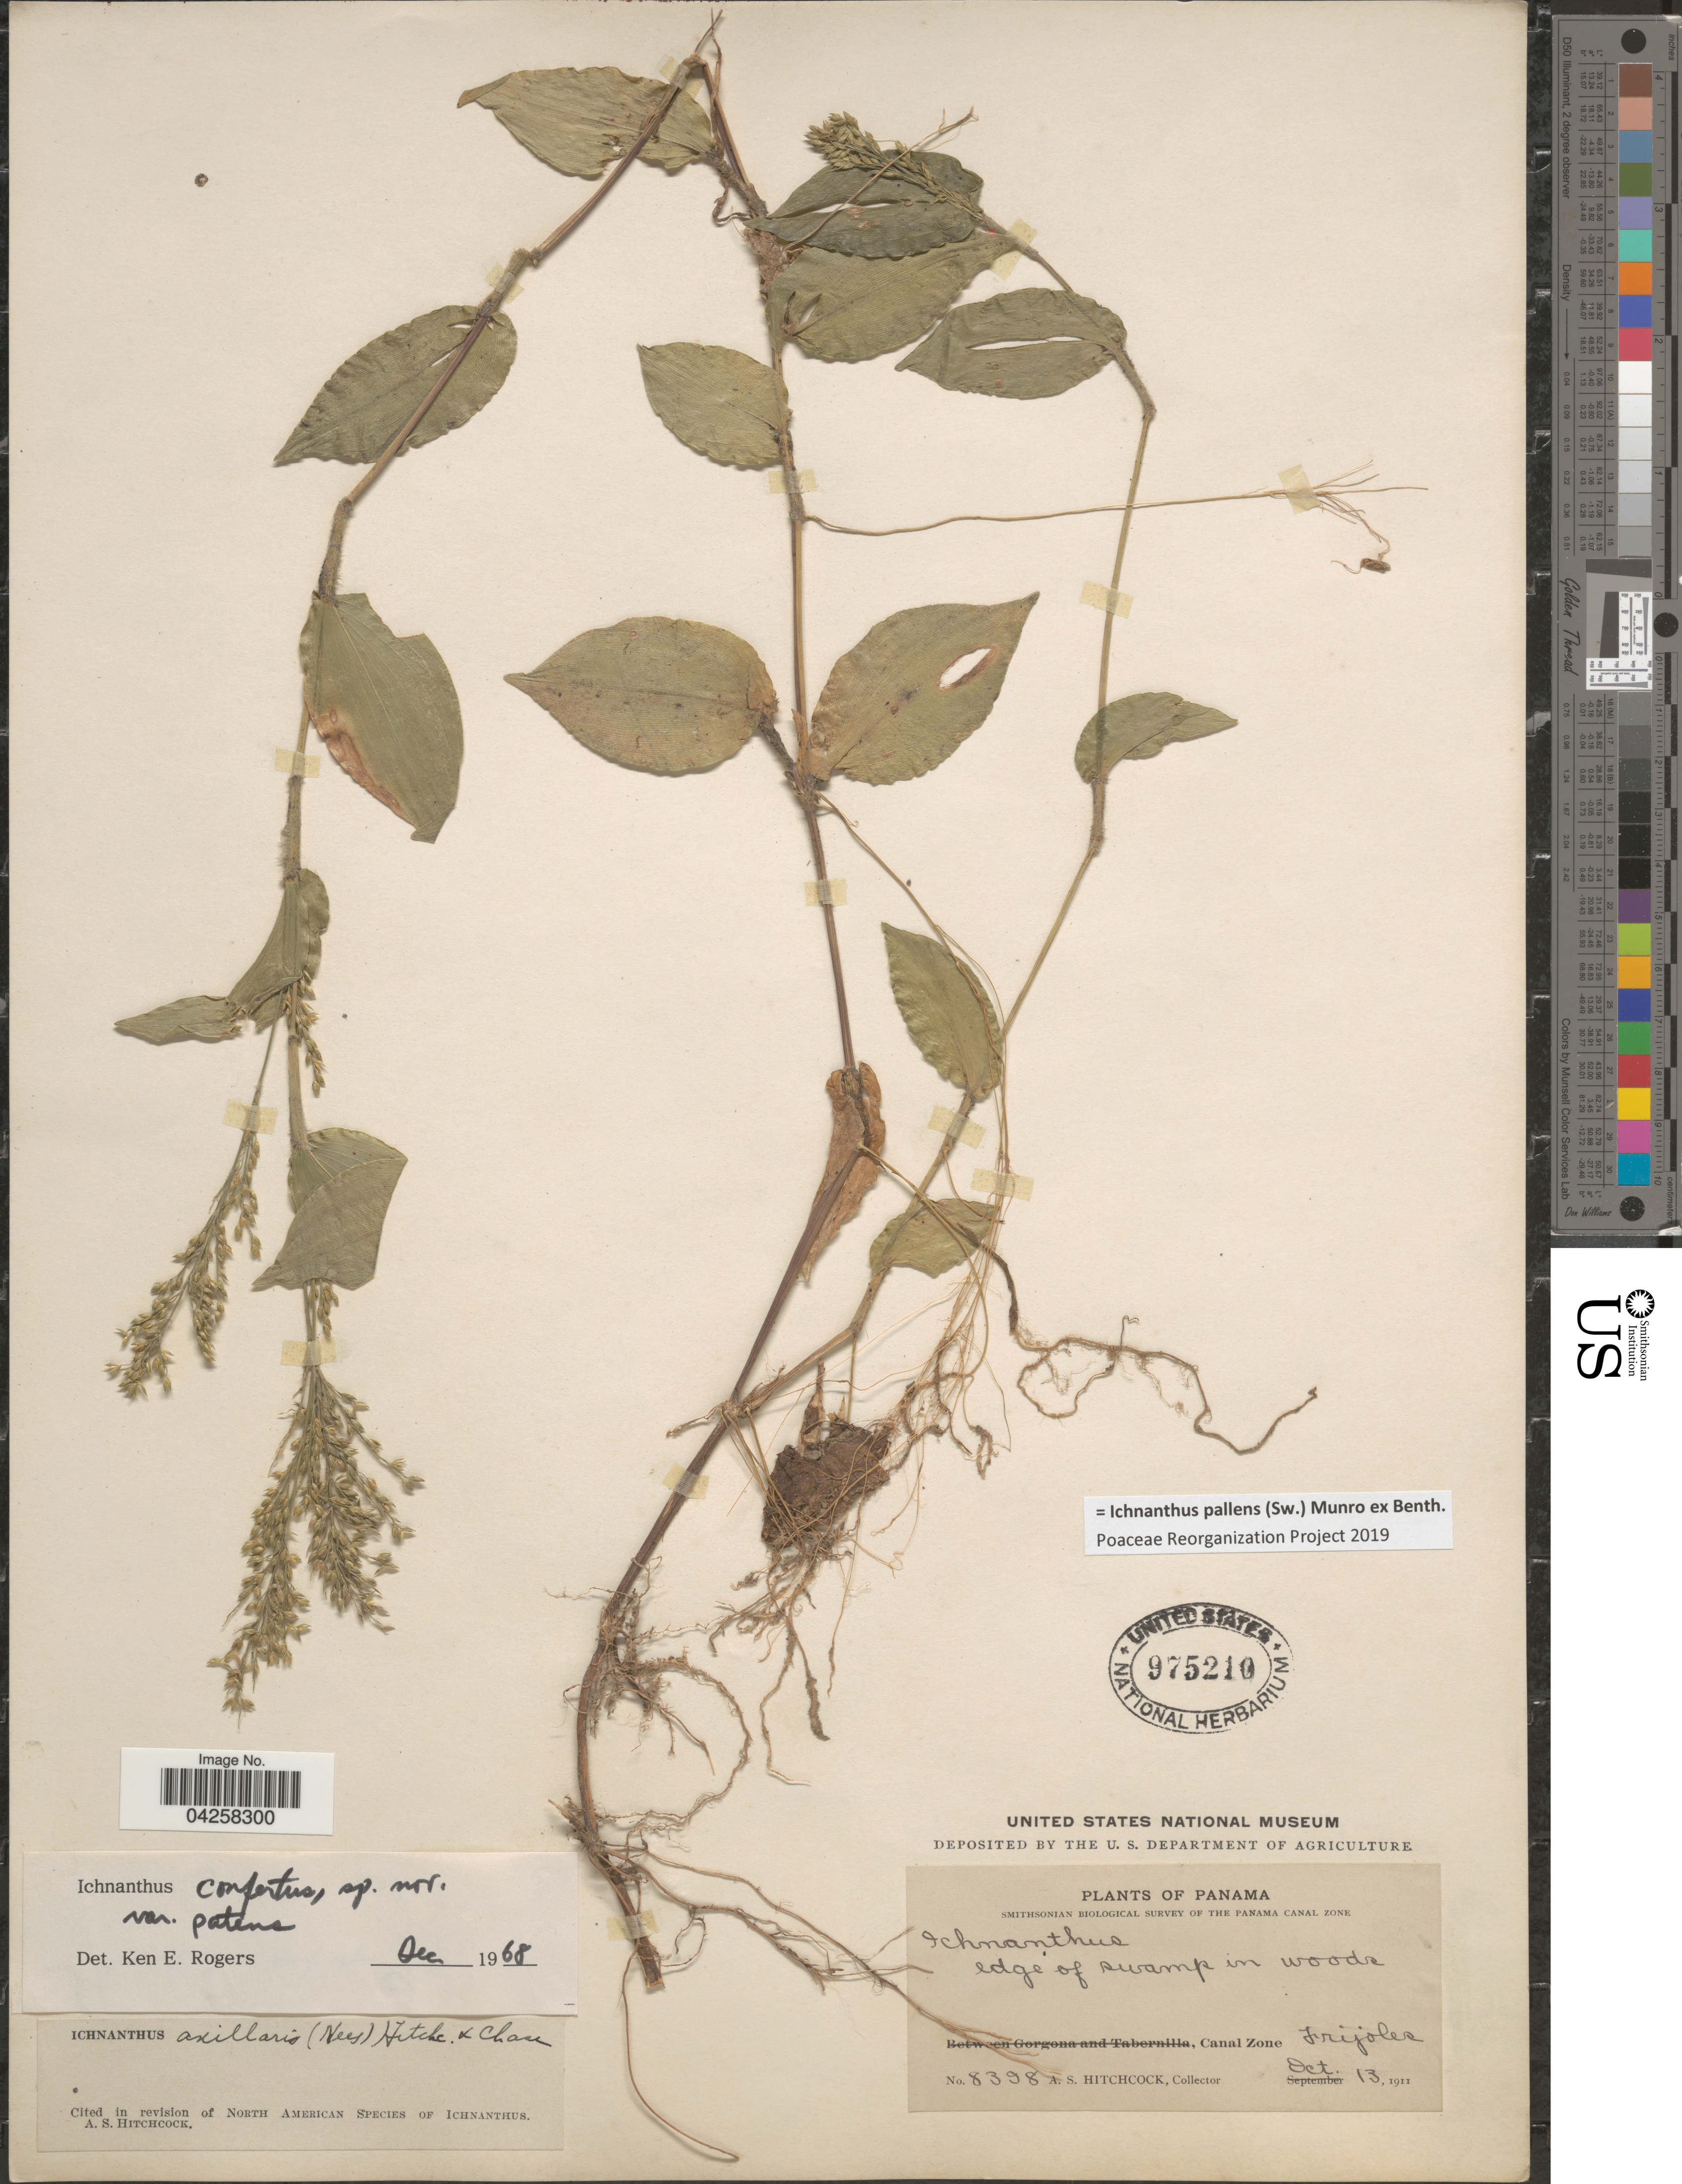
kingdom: Plantae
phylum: Tracheophyta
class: Liliopsida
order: Poales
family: Poaceae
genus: Ichnanthus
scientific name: Ichnanthus pallens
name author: (Sw.) Munro ex Benth.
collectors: A. S. Hitchcock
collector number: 8398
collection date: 1911-10-13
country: Panama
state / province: Colón / Panamá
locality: Smithsonian Biological Survey of the Panama Canal Zone. Canal Zone. Frijoles.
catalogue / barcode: US 975210